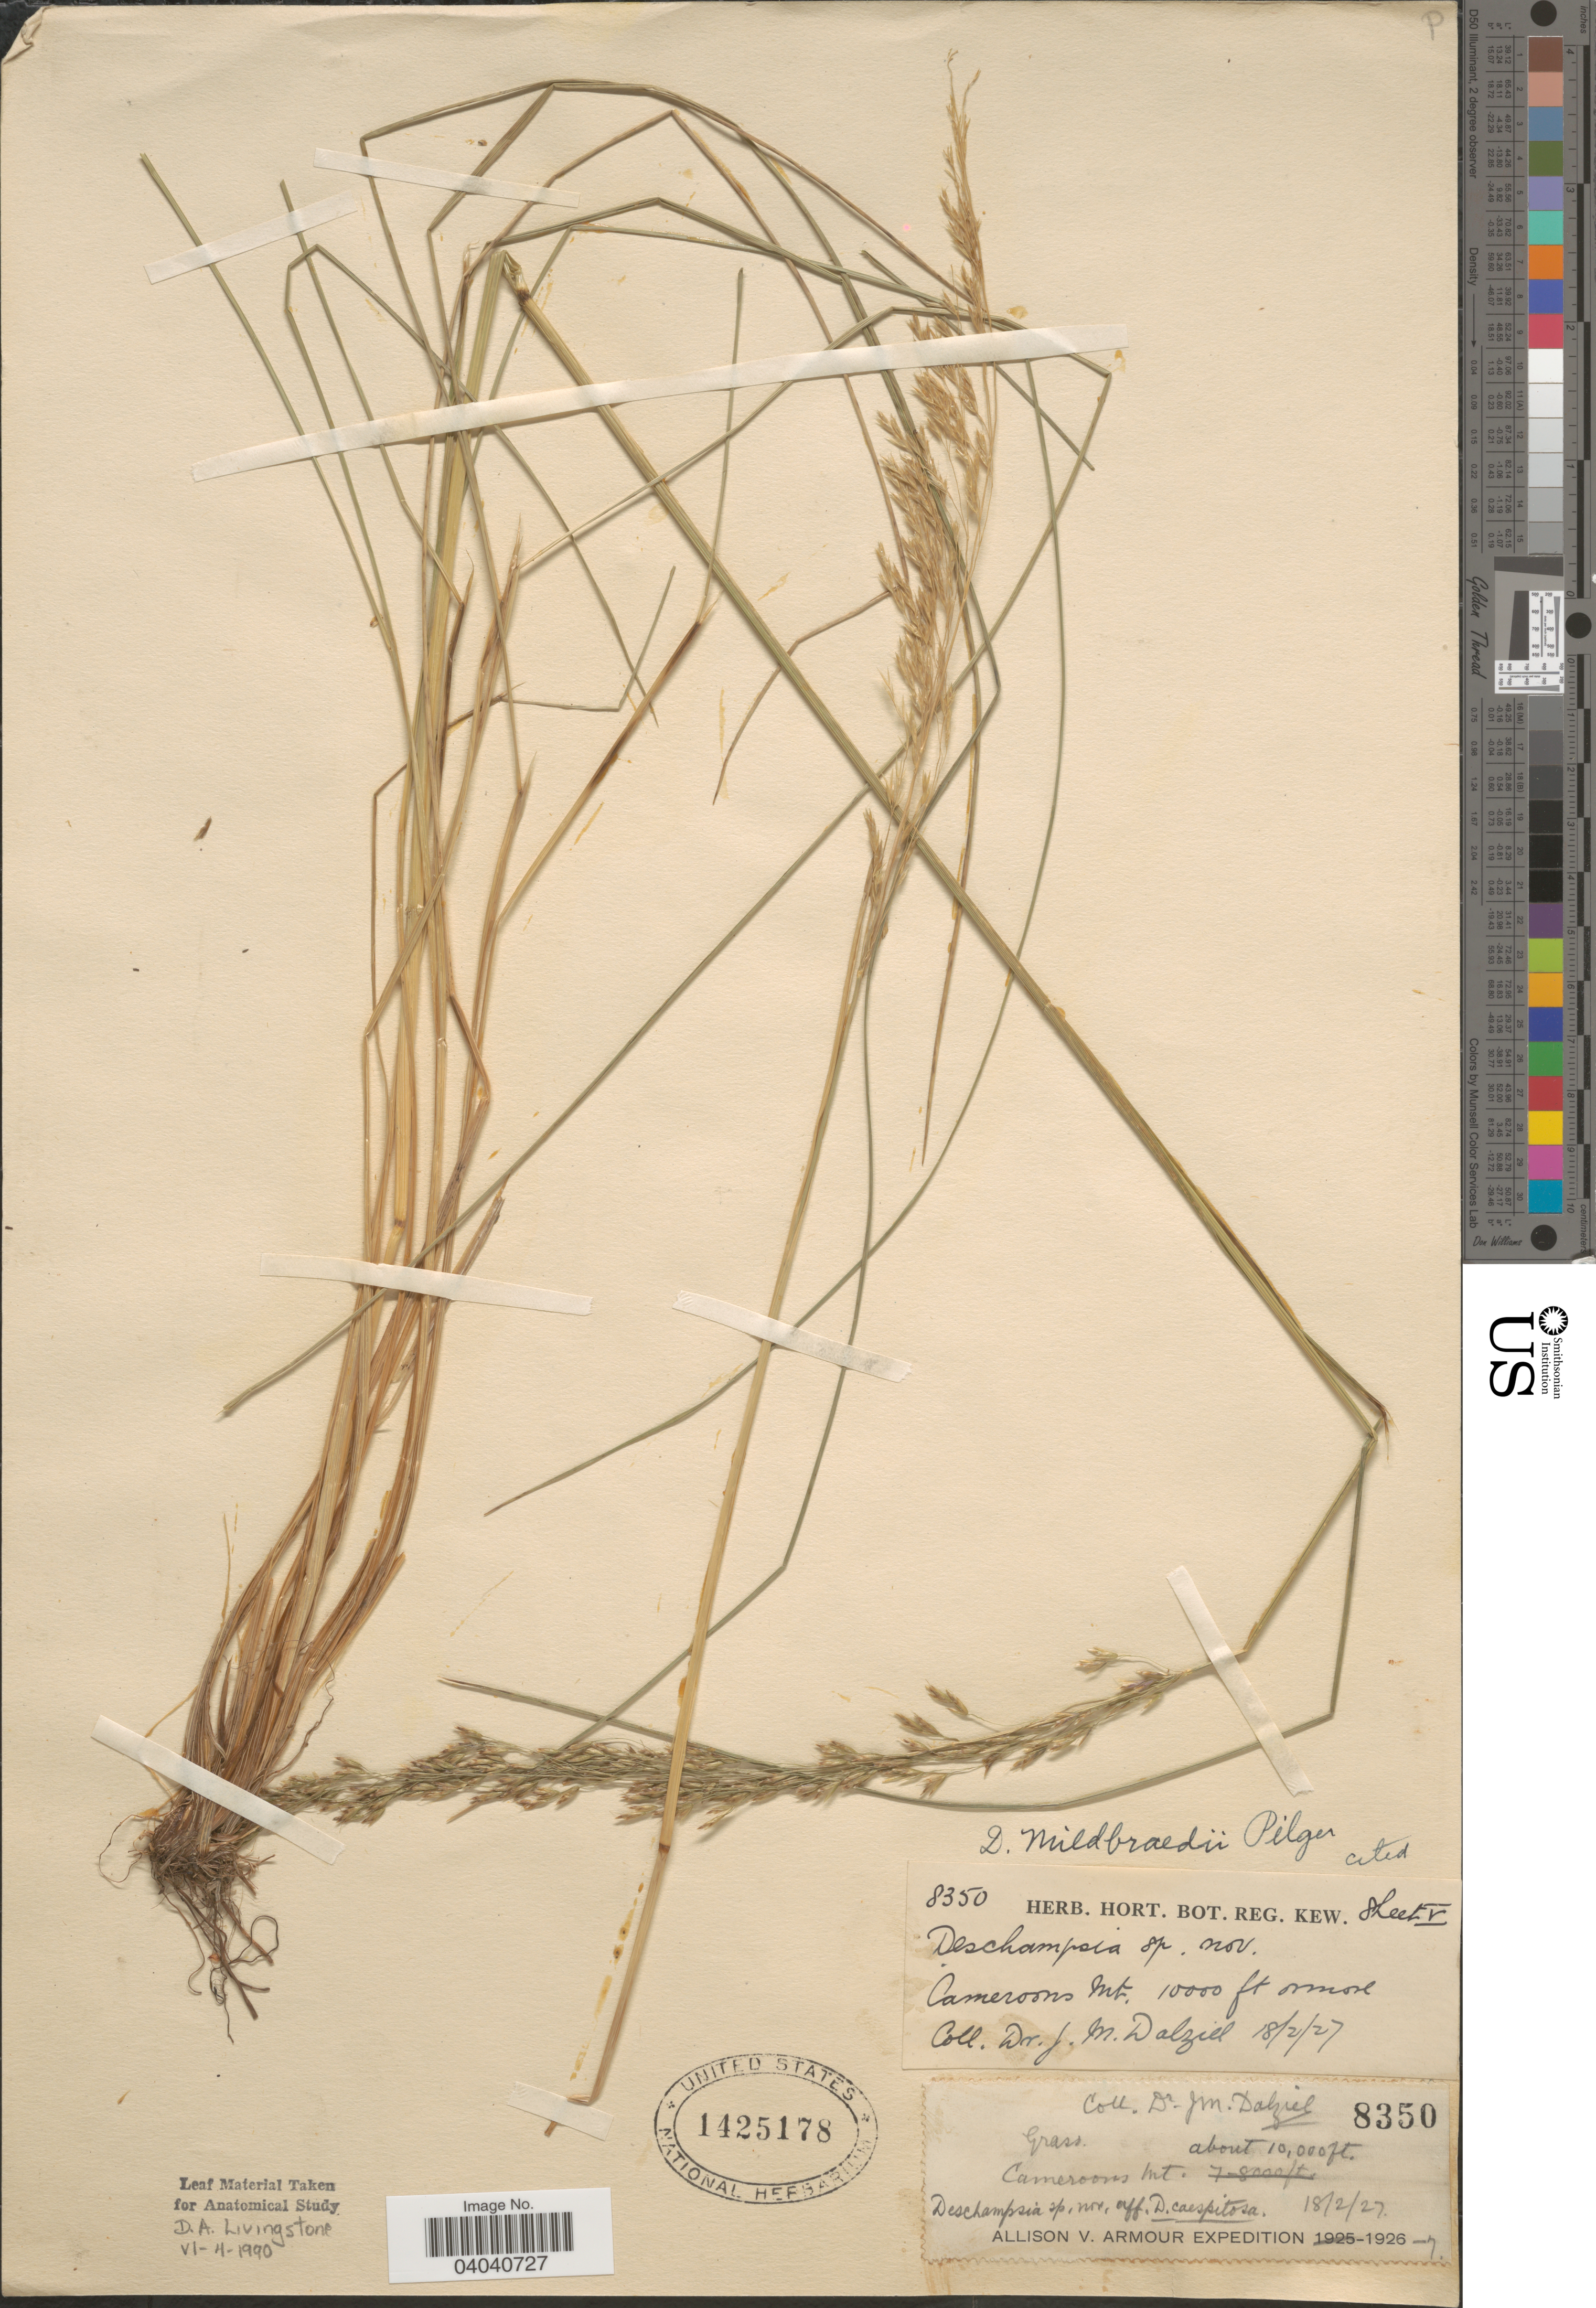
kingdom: Plantae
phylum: Tracheophyta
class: Liliopsida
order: Poales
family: Poaceae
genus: Deschampsia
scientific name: Deschampsia mildbraedii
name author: Pilg.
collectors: J. Dalziel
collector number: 8350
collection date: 1927-02-18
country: Cameroon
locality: Cameroons Mt.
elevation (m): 3048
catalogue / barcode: US 1425178